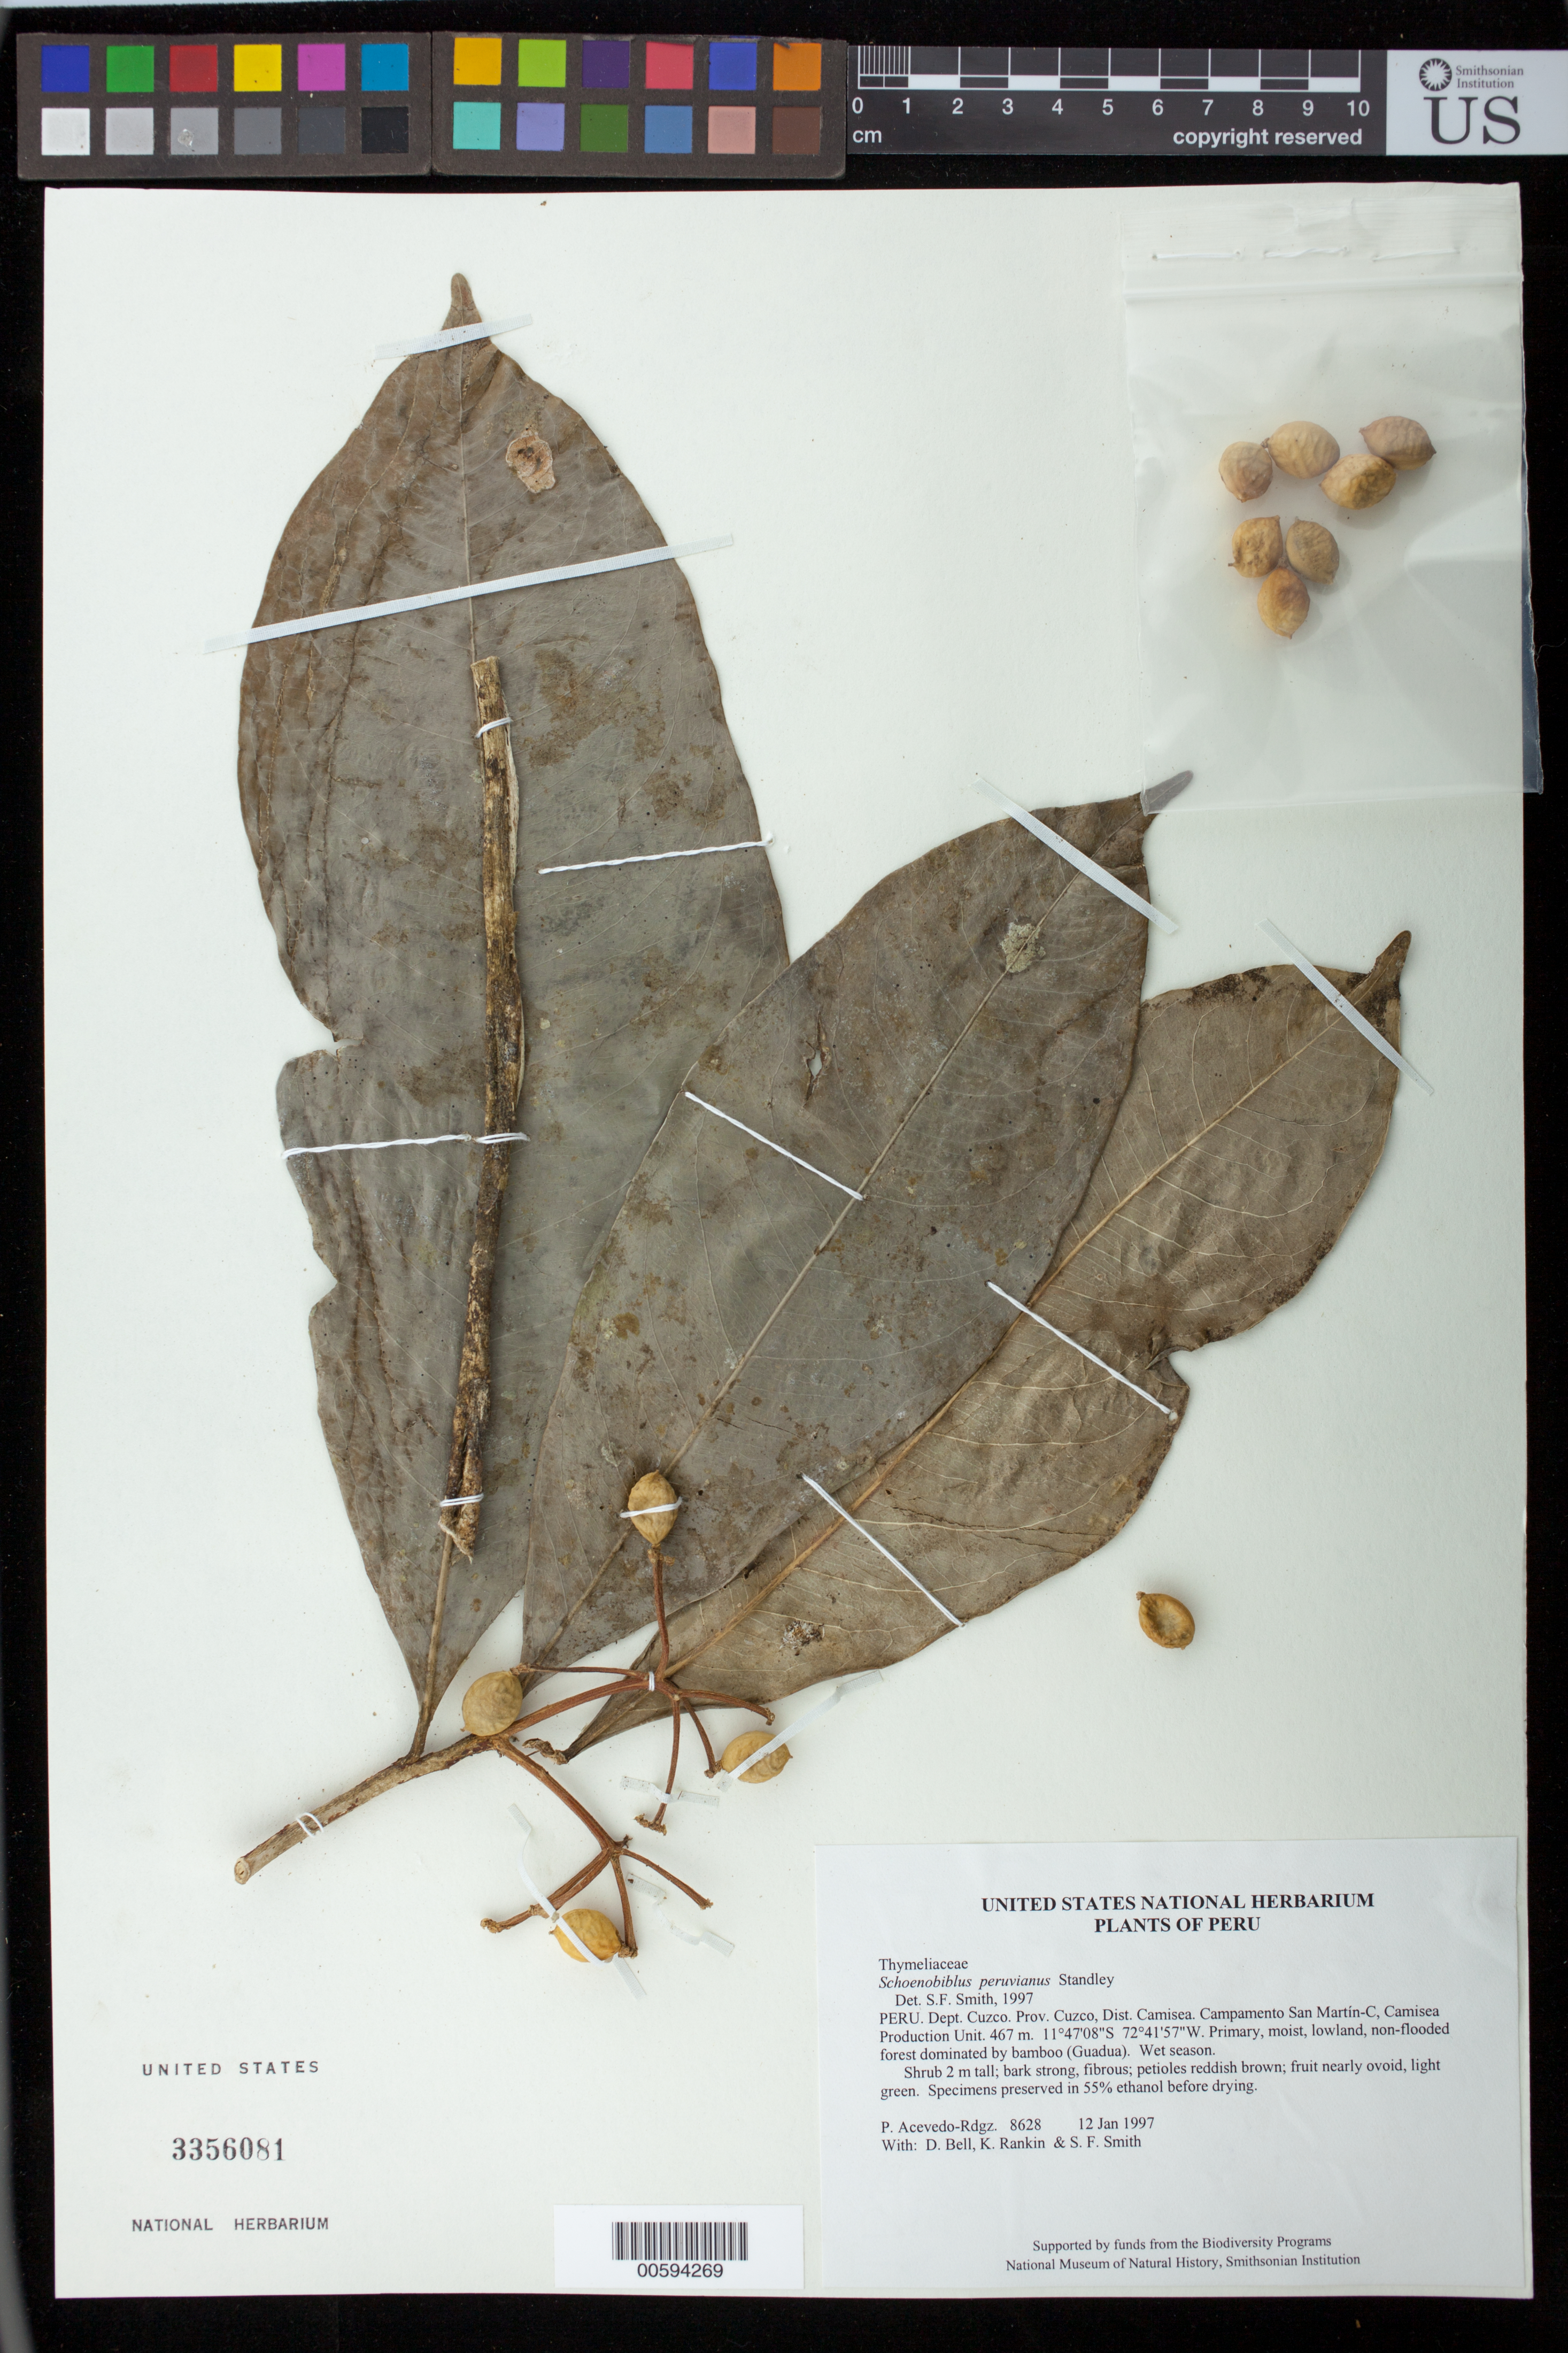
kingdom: Plantae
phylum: Tracheophyta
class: Magnoliopsida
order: Malvales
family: Thymelaeaceae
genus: Schoenobiblus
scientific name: Schoenobiblus peruvianus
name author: Standl.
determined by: Smith, Stephen F., (US), NMNH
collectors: P. Acevedo-Rodr., D. A. Bell, K. B. Rankin & S.F. Smith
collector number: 8628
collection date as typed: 12 Jan 1997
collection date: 1997-01-12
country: Peru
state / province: Cusco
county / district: Cusco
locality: Districto Camisea, Campamento San Martín-C, Camisea Production Unit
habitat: Primary, moist, lowland, non-flooded forest dominated by bamboo (Guadua). Wet season.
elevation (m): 467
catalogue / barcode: US 3356081